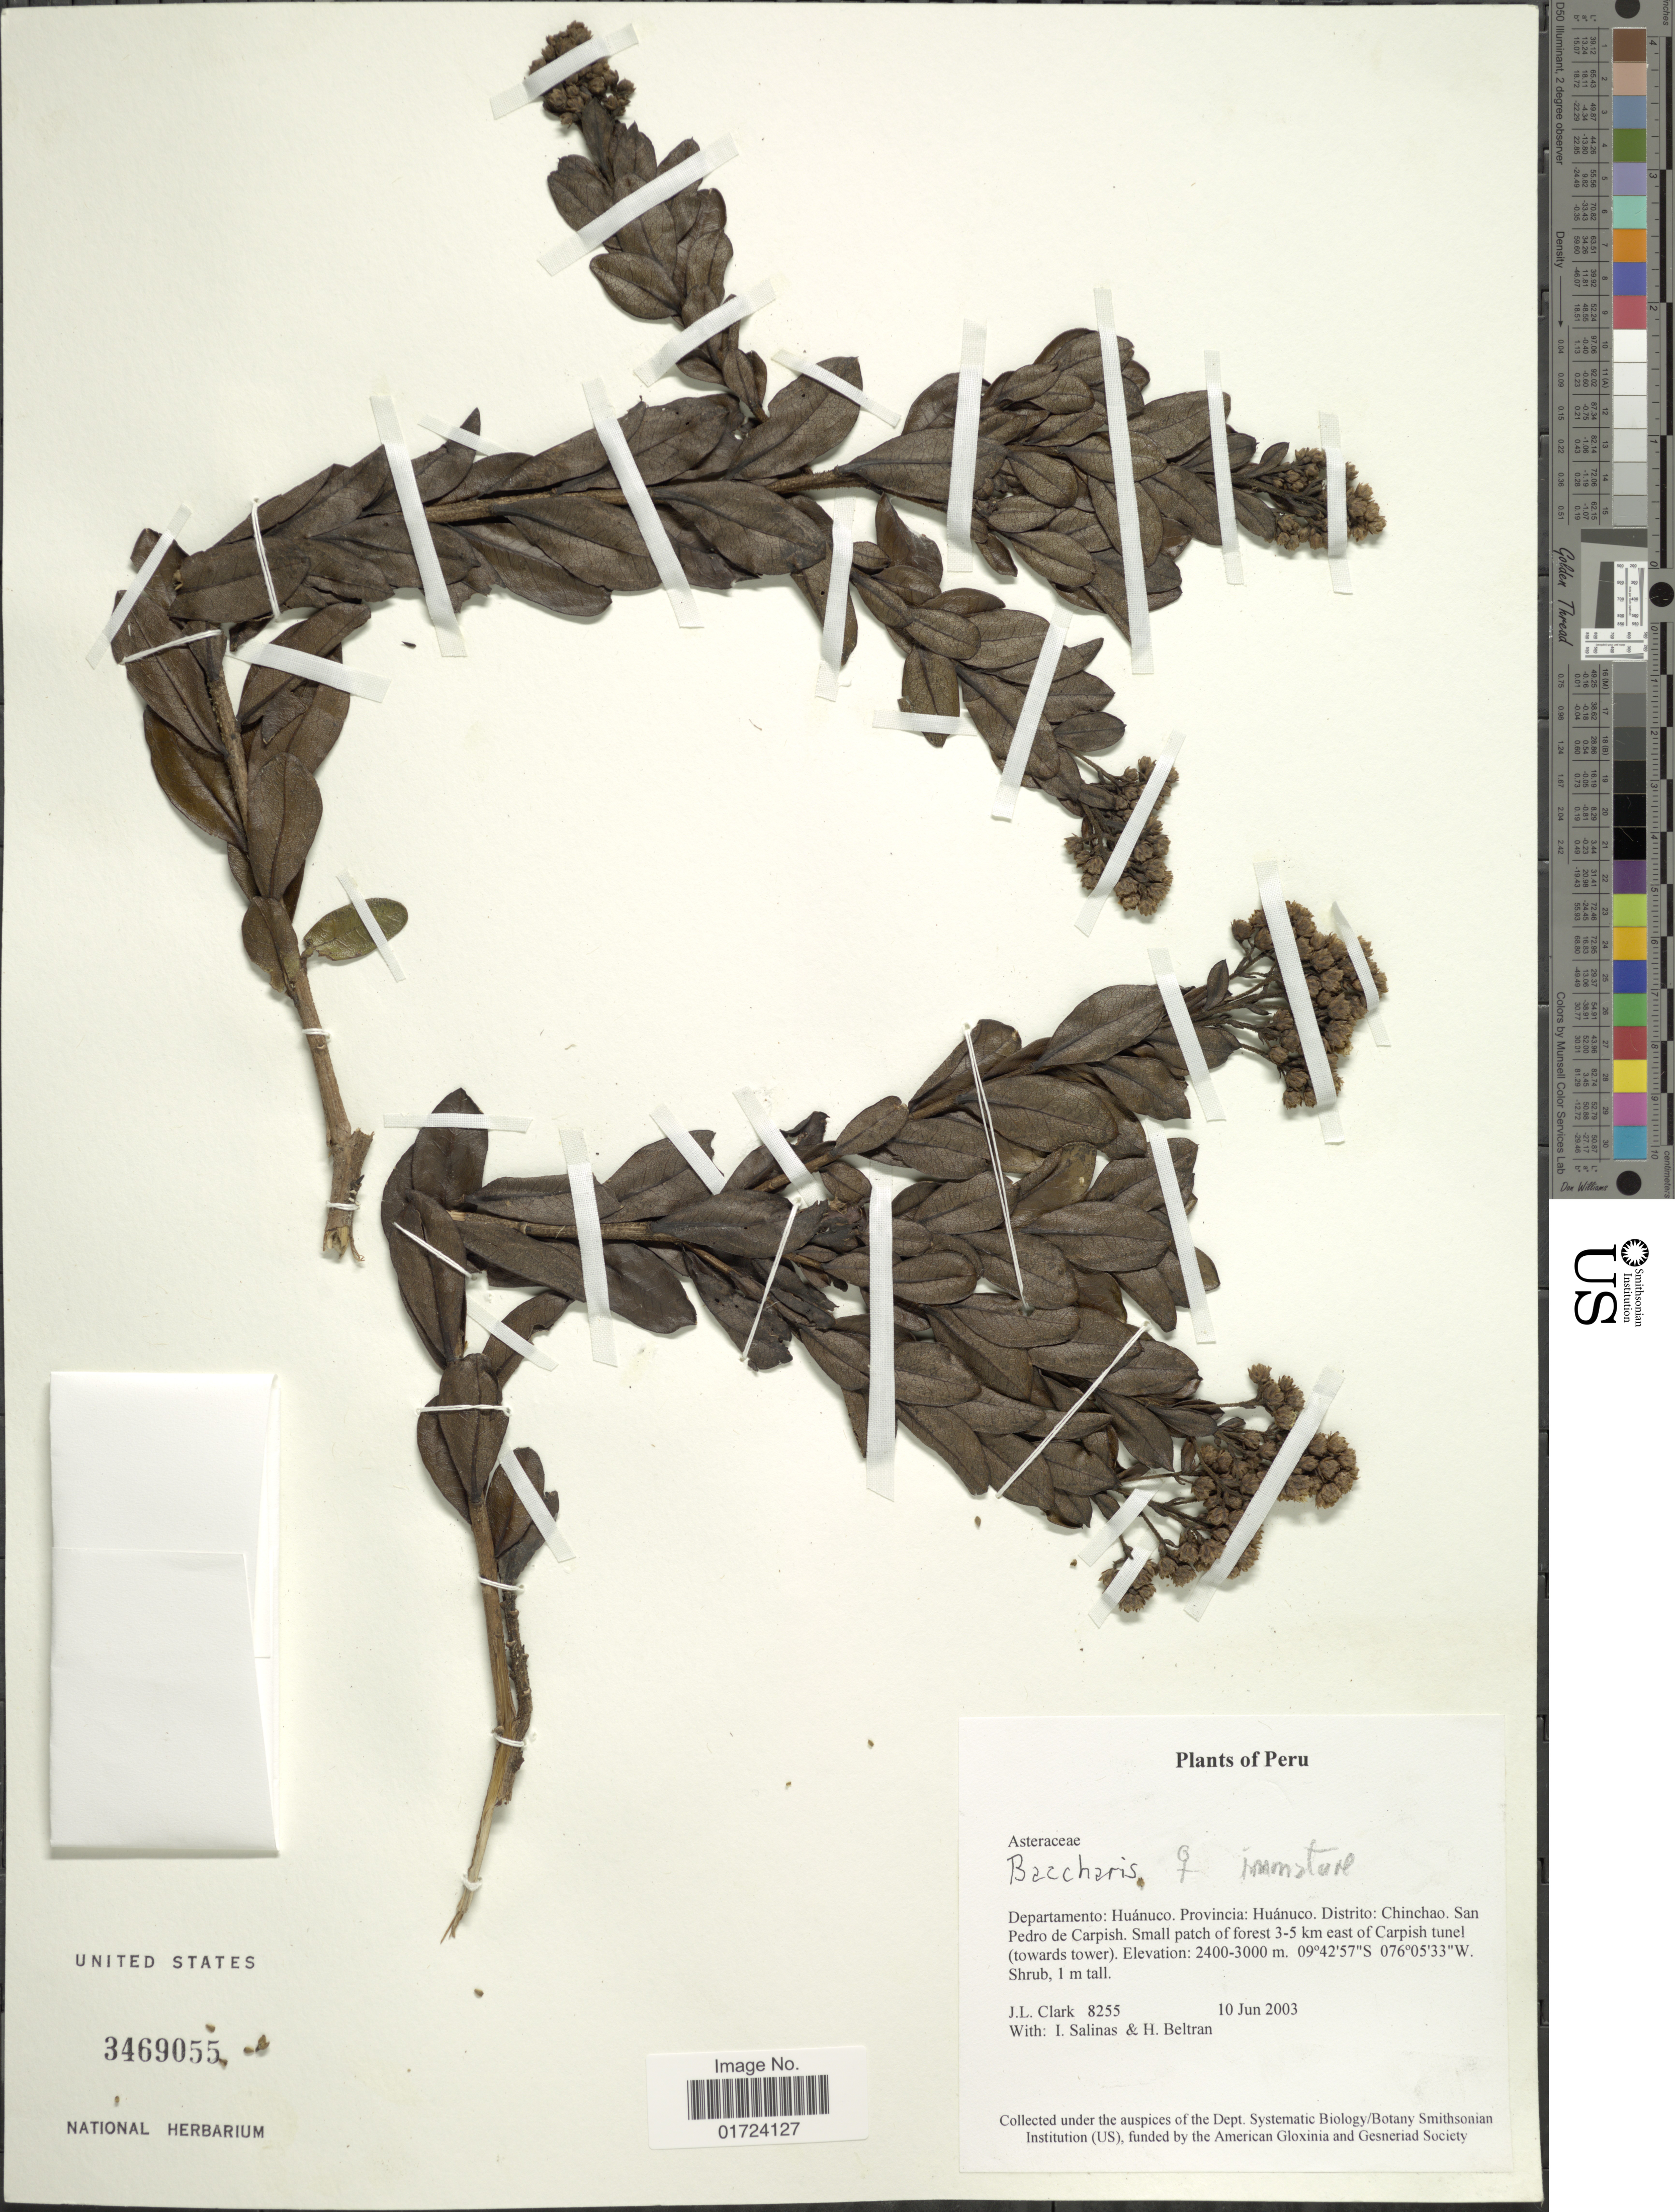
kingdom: Plantae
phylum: Tracheophyta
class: Magnoliopsida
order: Asterales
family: Asteraceae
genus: Baccharis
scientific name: Baccharis sp.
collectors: J. L. Clark, I. Salinas & H. Beltran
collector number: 8255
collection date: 2003-06-10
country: Peru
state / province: Huánuco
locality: Departamento: Huanuco, Provincia: Huanuco, Distrito: Chinchao San Pedro de Carpish.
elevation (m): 2400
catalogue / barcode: US 3469055